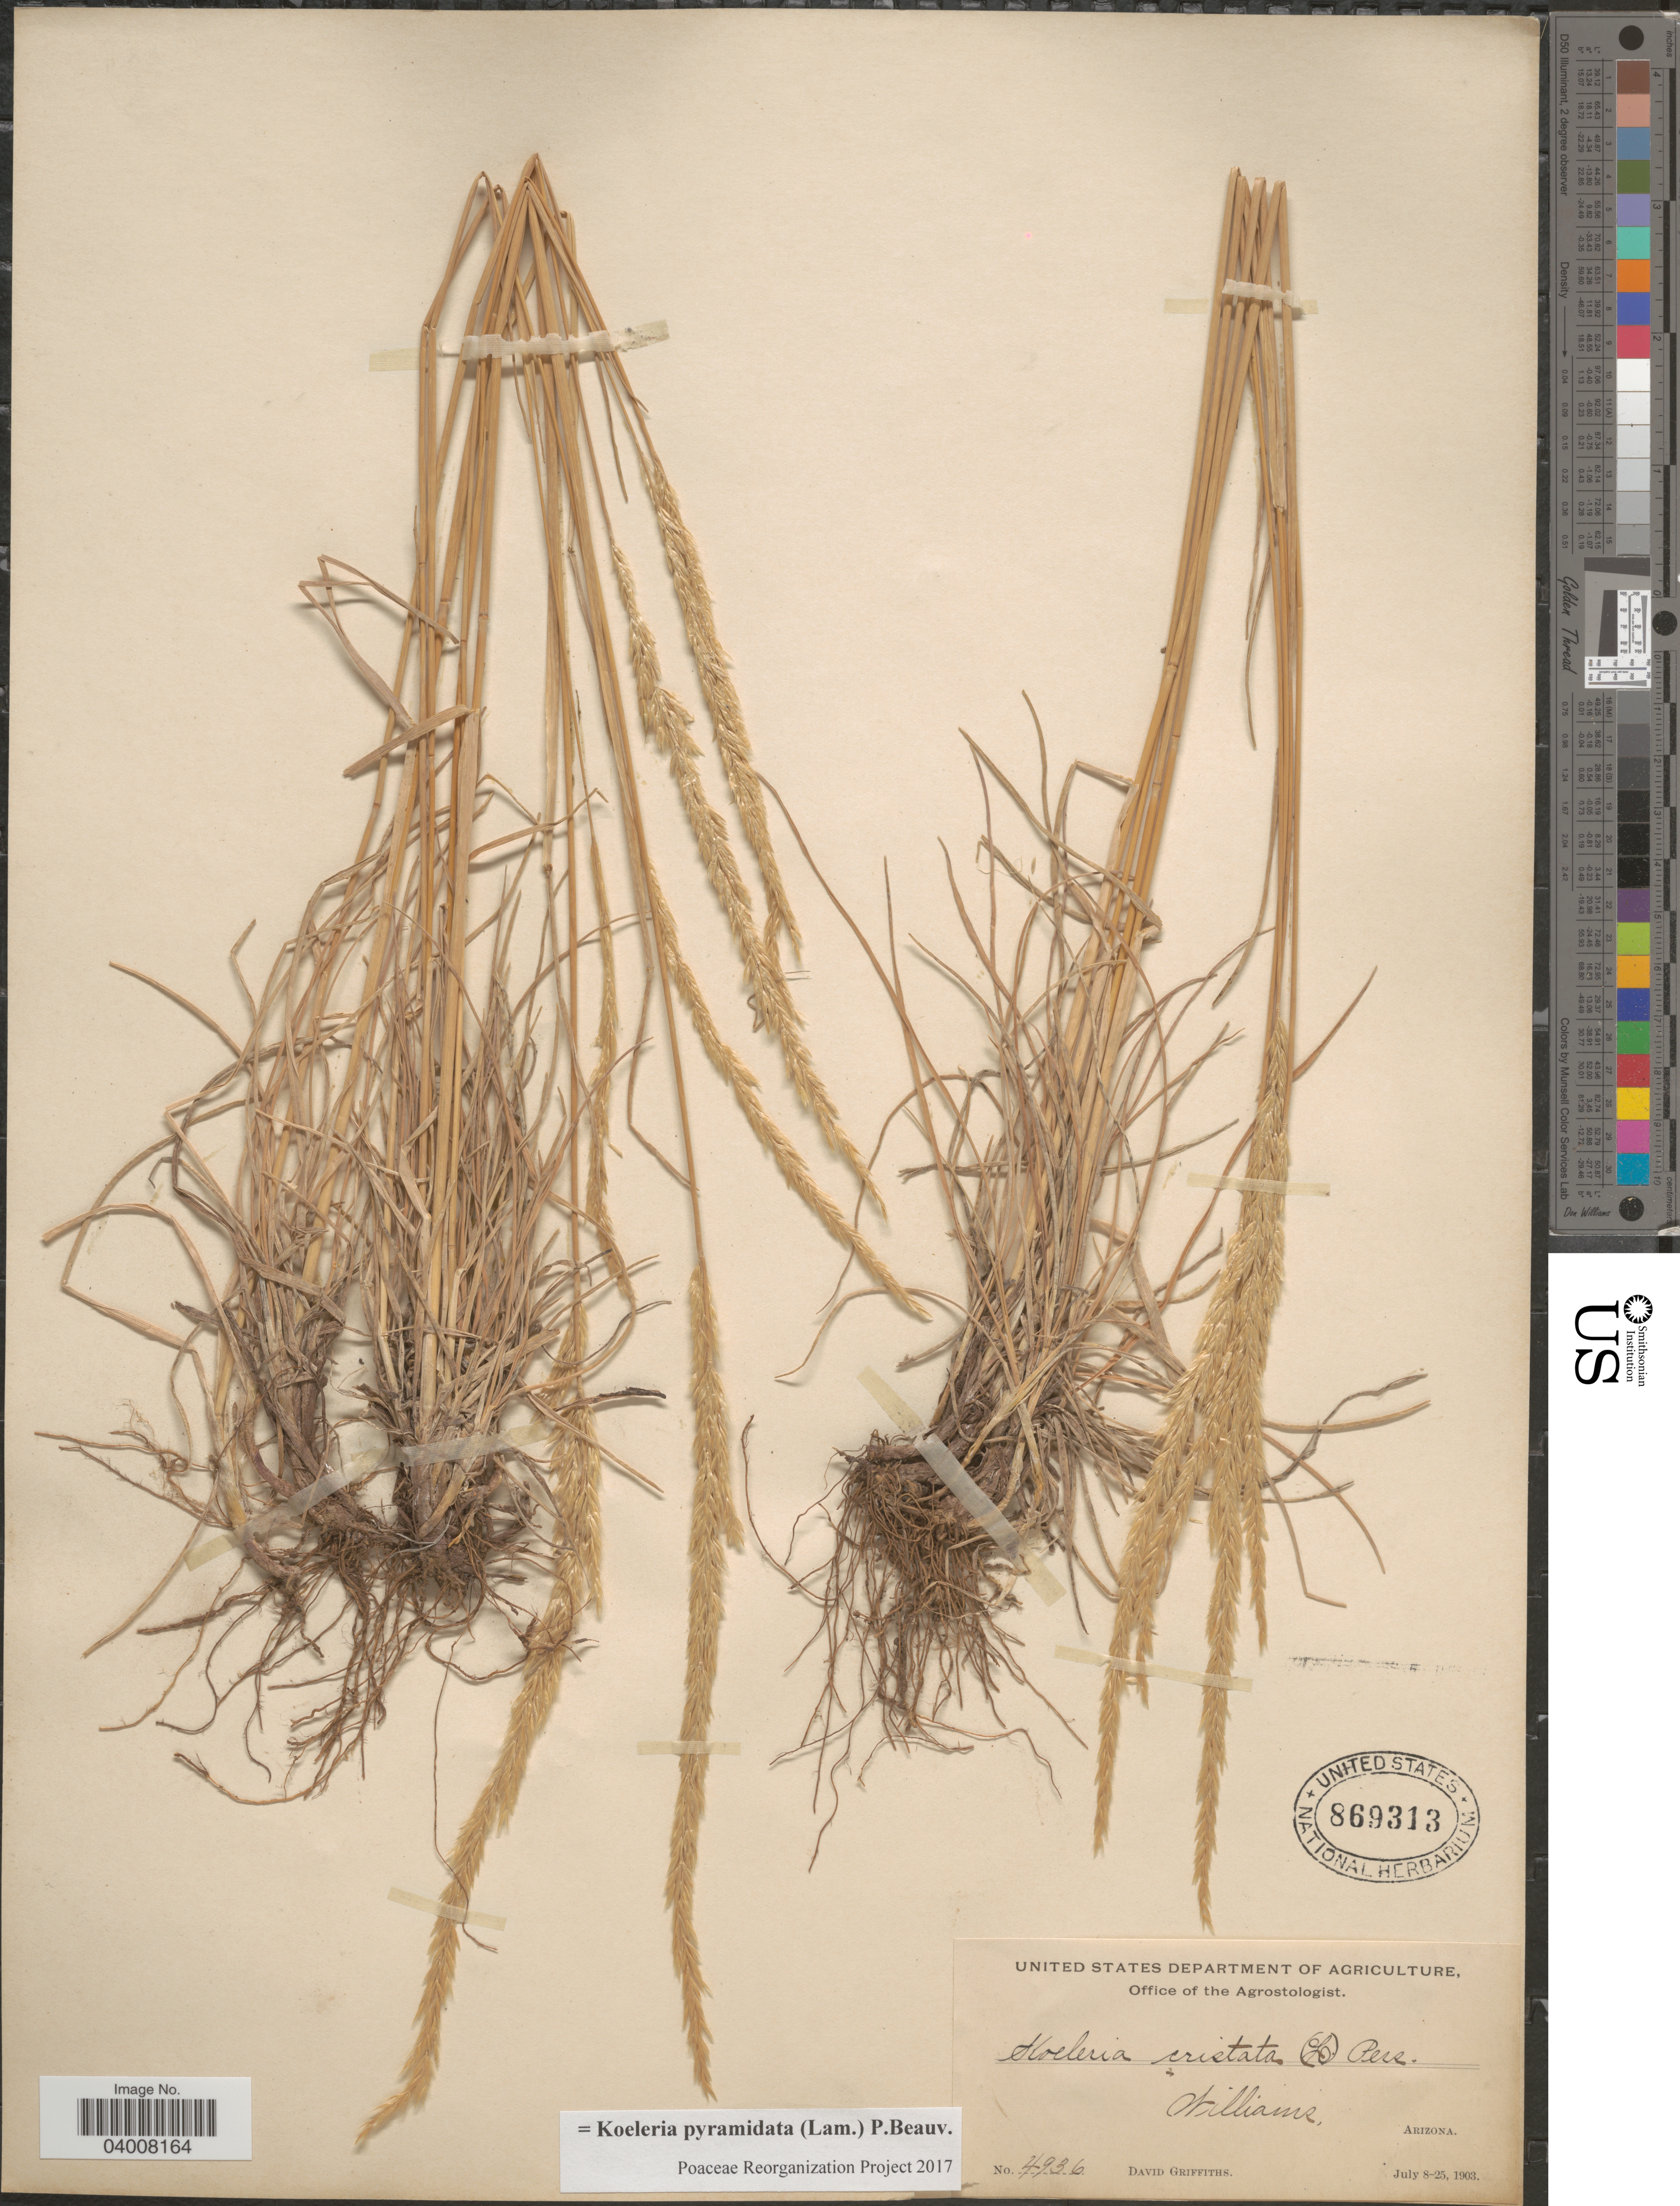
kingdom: Plantae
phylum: Tracheophyta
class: Liliopsida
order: Poales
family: Poaceae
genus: Koeleria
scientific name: Koeleria pyramidata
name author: (Lam.) P. Beauv.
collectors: D. Griffiths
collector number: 4936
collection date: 1903-07-08/1903-07-25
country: United States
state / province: Arizona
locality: Williams.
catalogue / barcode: US 869313